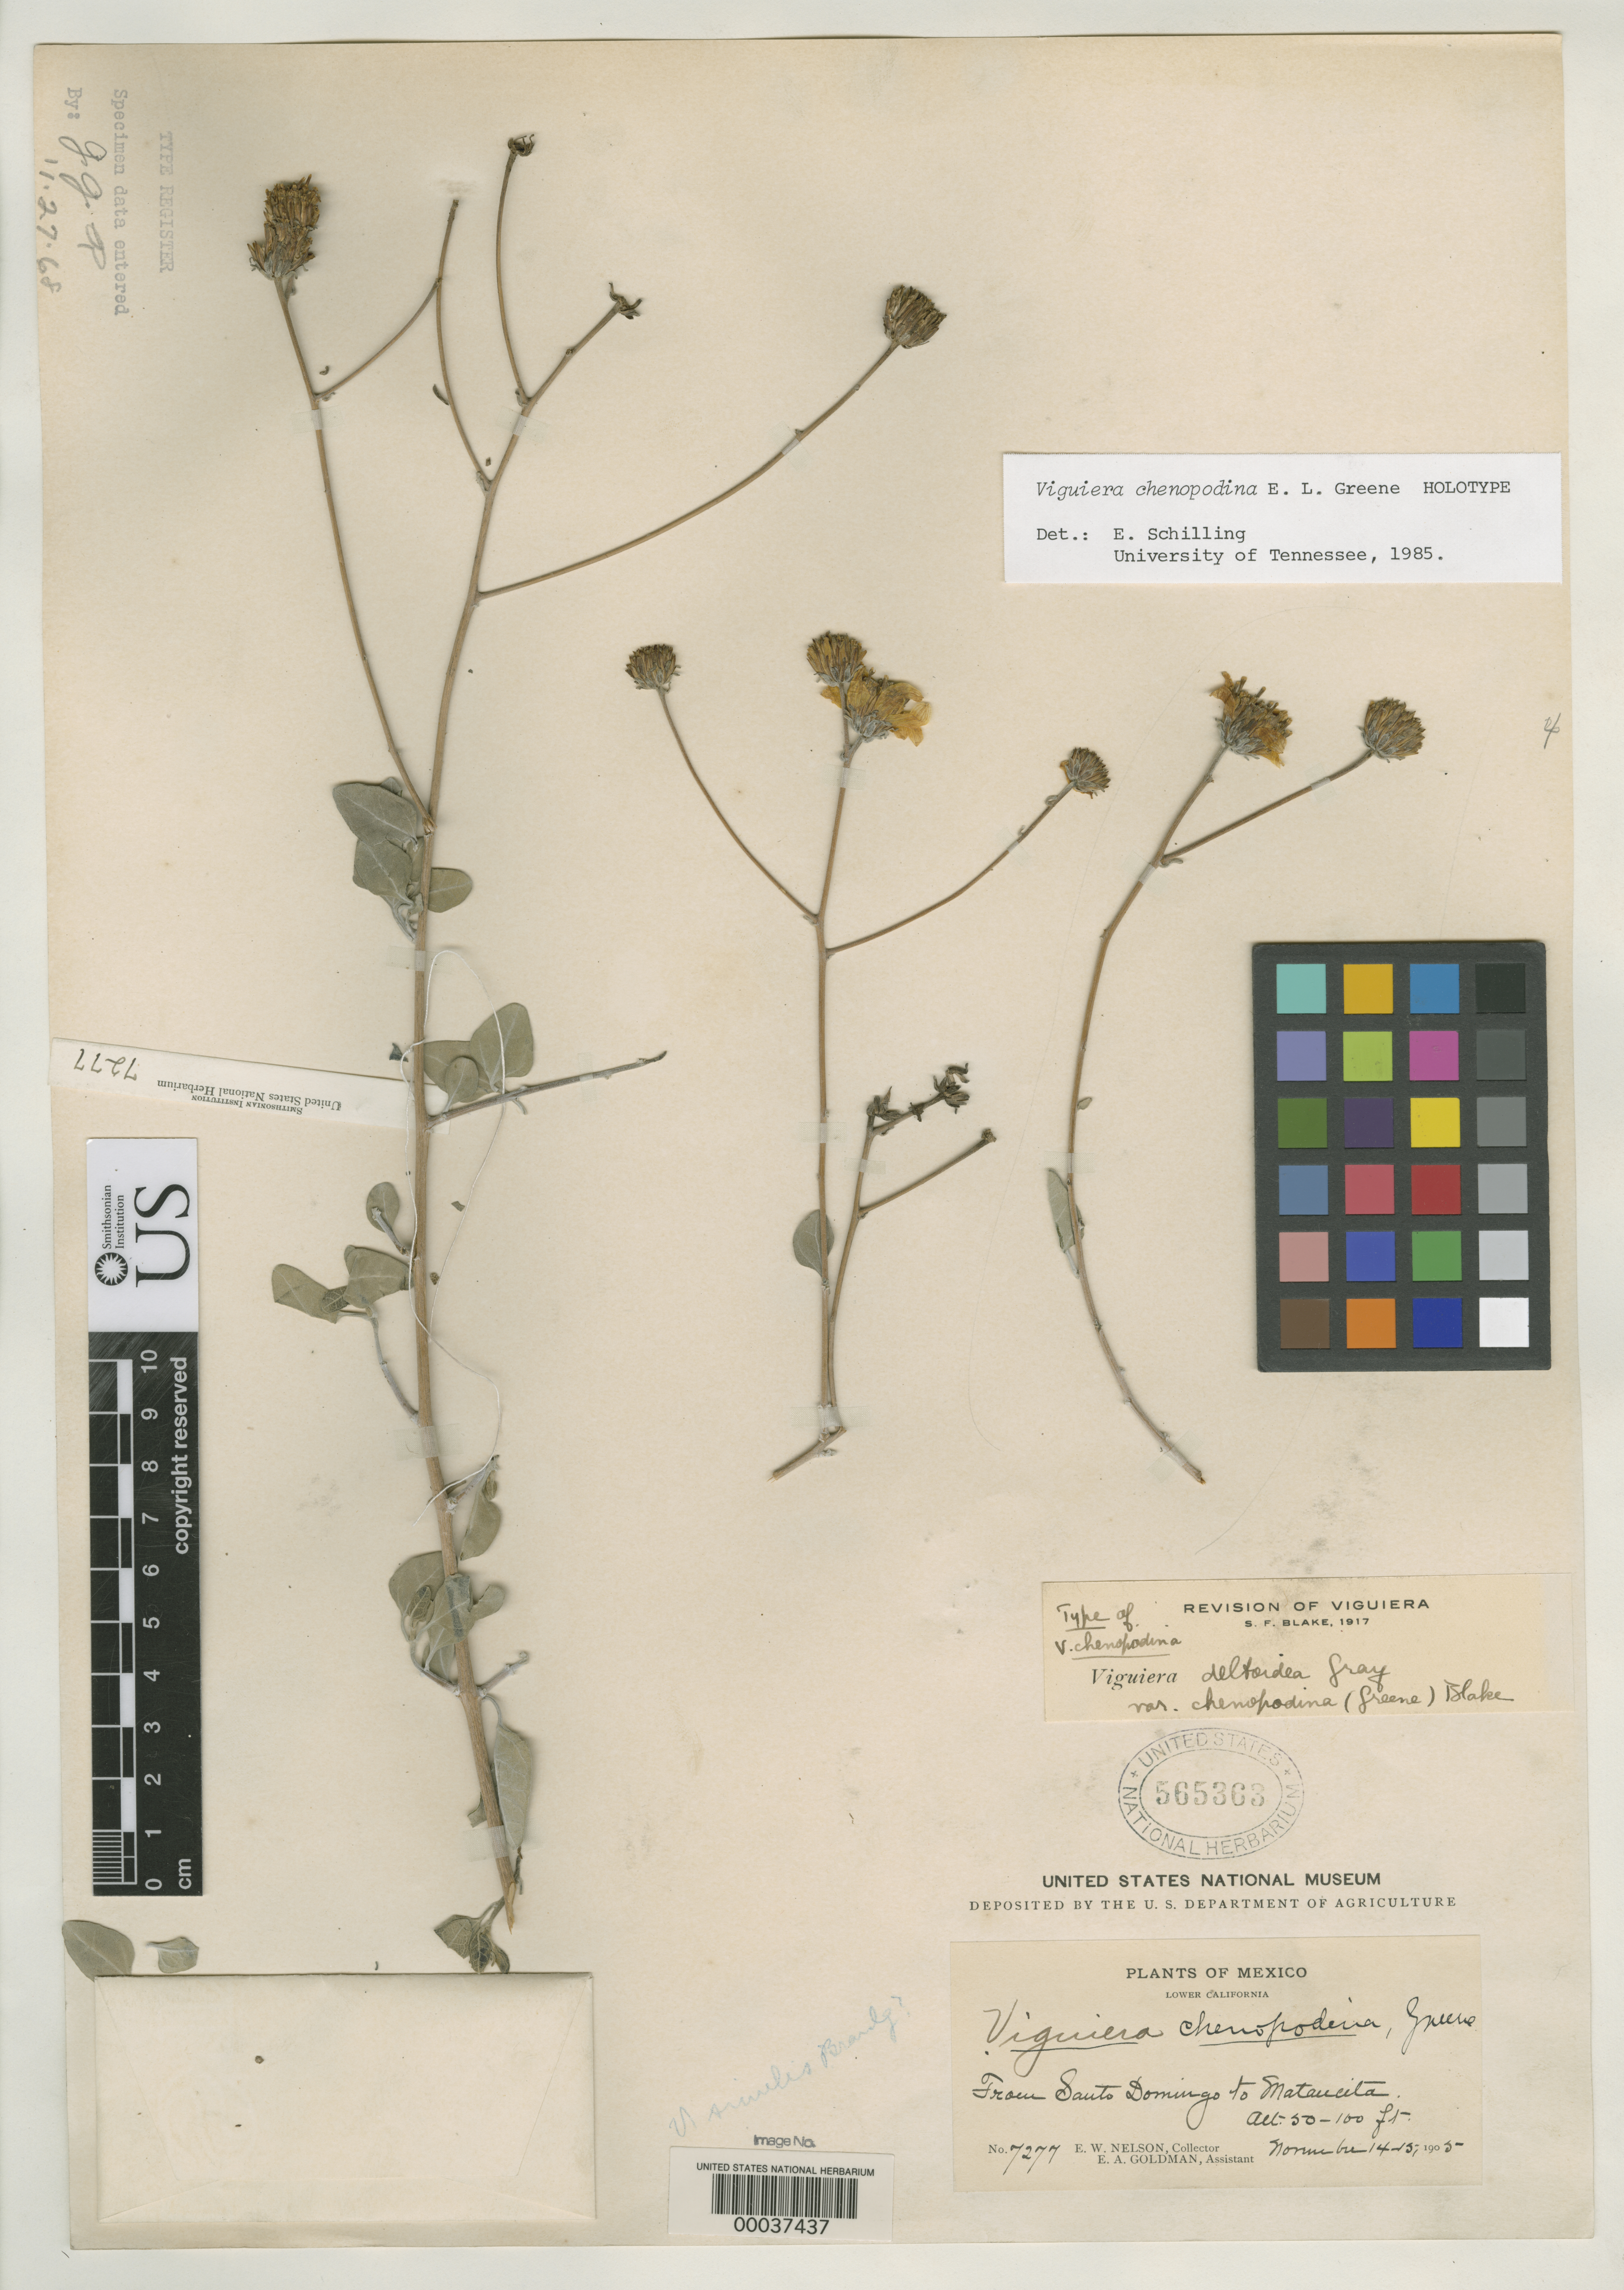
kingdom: Plantae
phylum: Tracheophyta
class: Magnoliopsida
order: Asterales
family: Asteraceae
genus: Viguiera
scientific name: Viguiera chenopodina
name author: Greene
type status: Holotype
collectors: E. W. Nelson & E. A. Goldman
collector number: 7277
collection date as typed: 14 Nov 1905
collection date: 1905-11-14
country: Mexico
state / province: Baja California Sur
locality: Between Santo Domingo and Matancita.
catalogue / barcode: US 565363